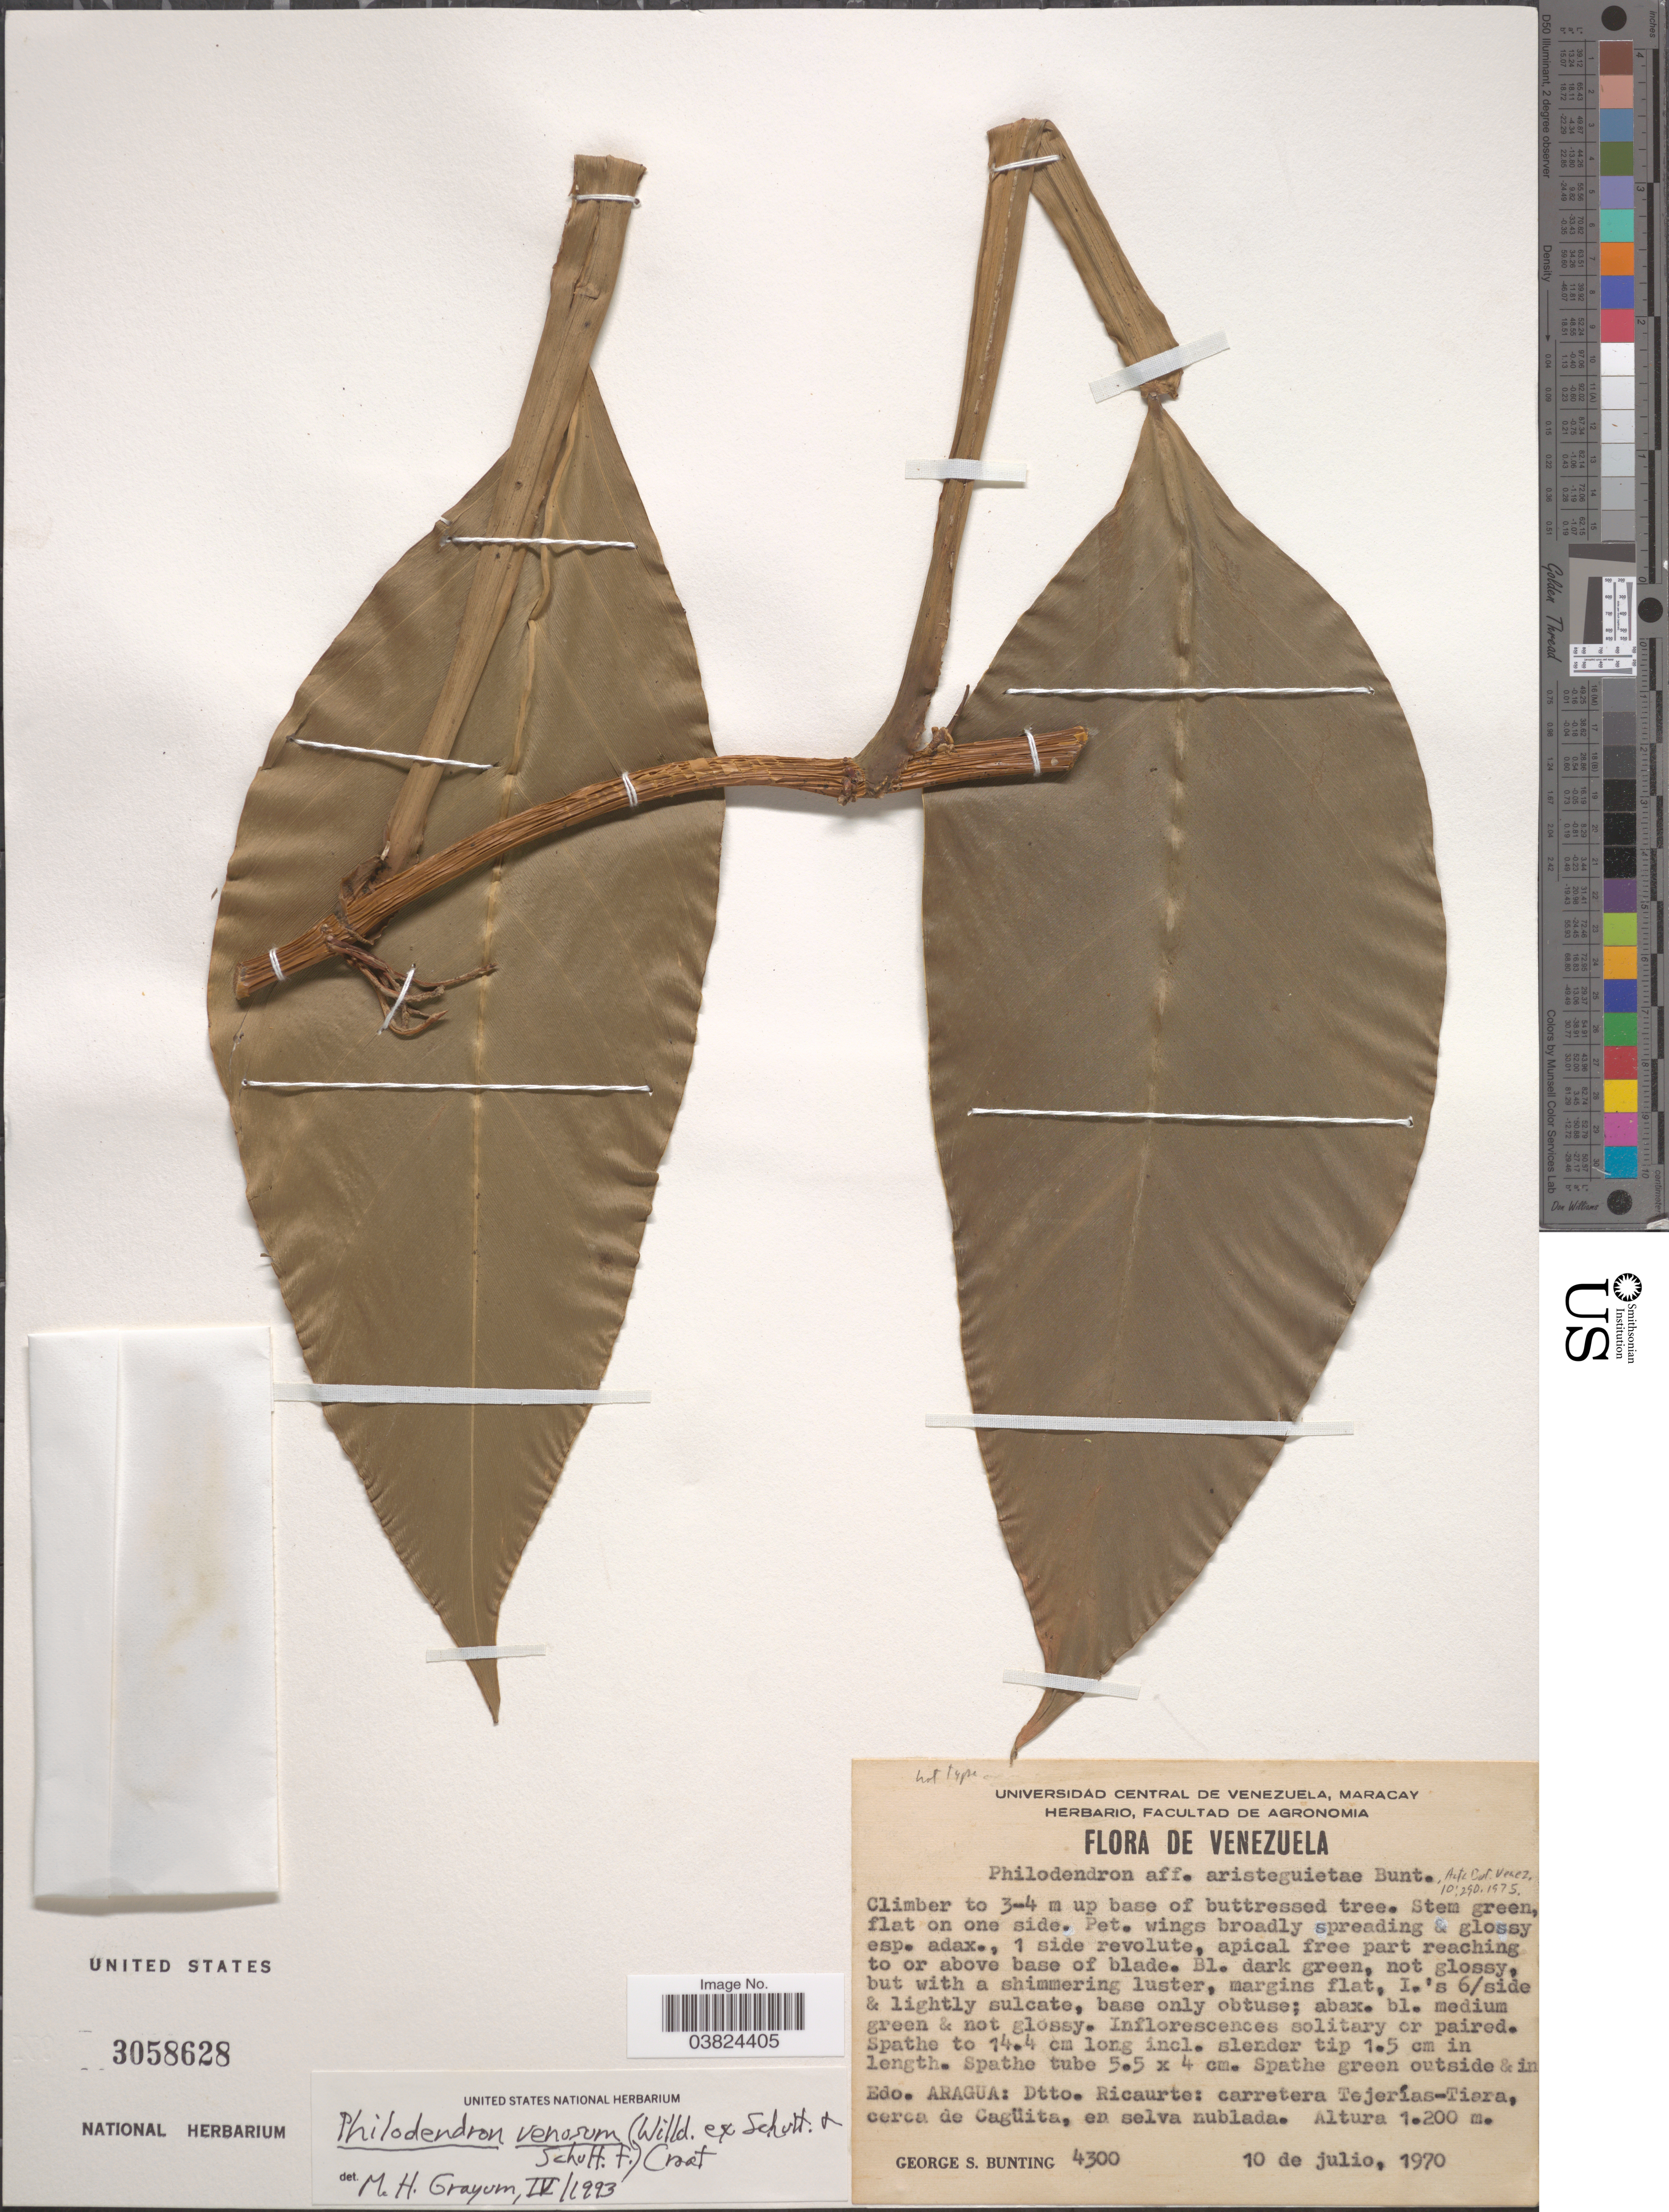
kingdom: Plantae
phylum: Tracheophyta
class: Liliopsida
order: Alismatales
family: Araceae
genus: Philodendron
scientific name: Philodendron venosum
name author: (Willd. ex Schult. & Schult. f.) Croat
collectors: G. S. Bunting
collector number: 4300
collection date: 1970-07-10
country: Venezuela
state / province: Aragua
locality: Dtto. Ricaurte: carretera Tejerías-Tiara, cerca de Cagüita.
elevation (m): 1200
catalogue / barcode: US 3058628